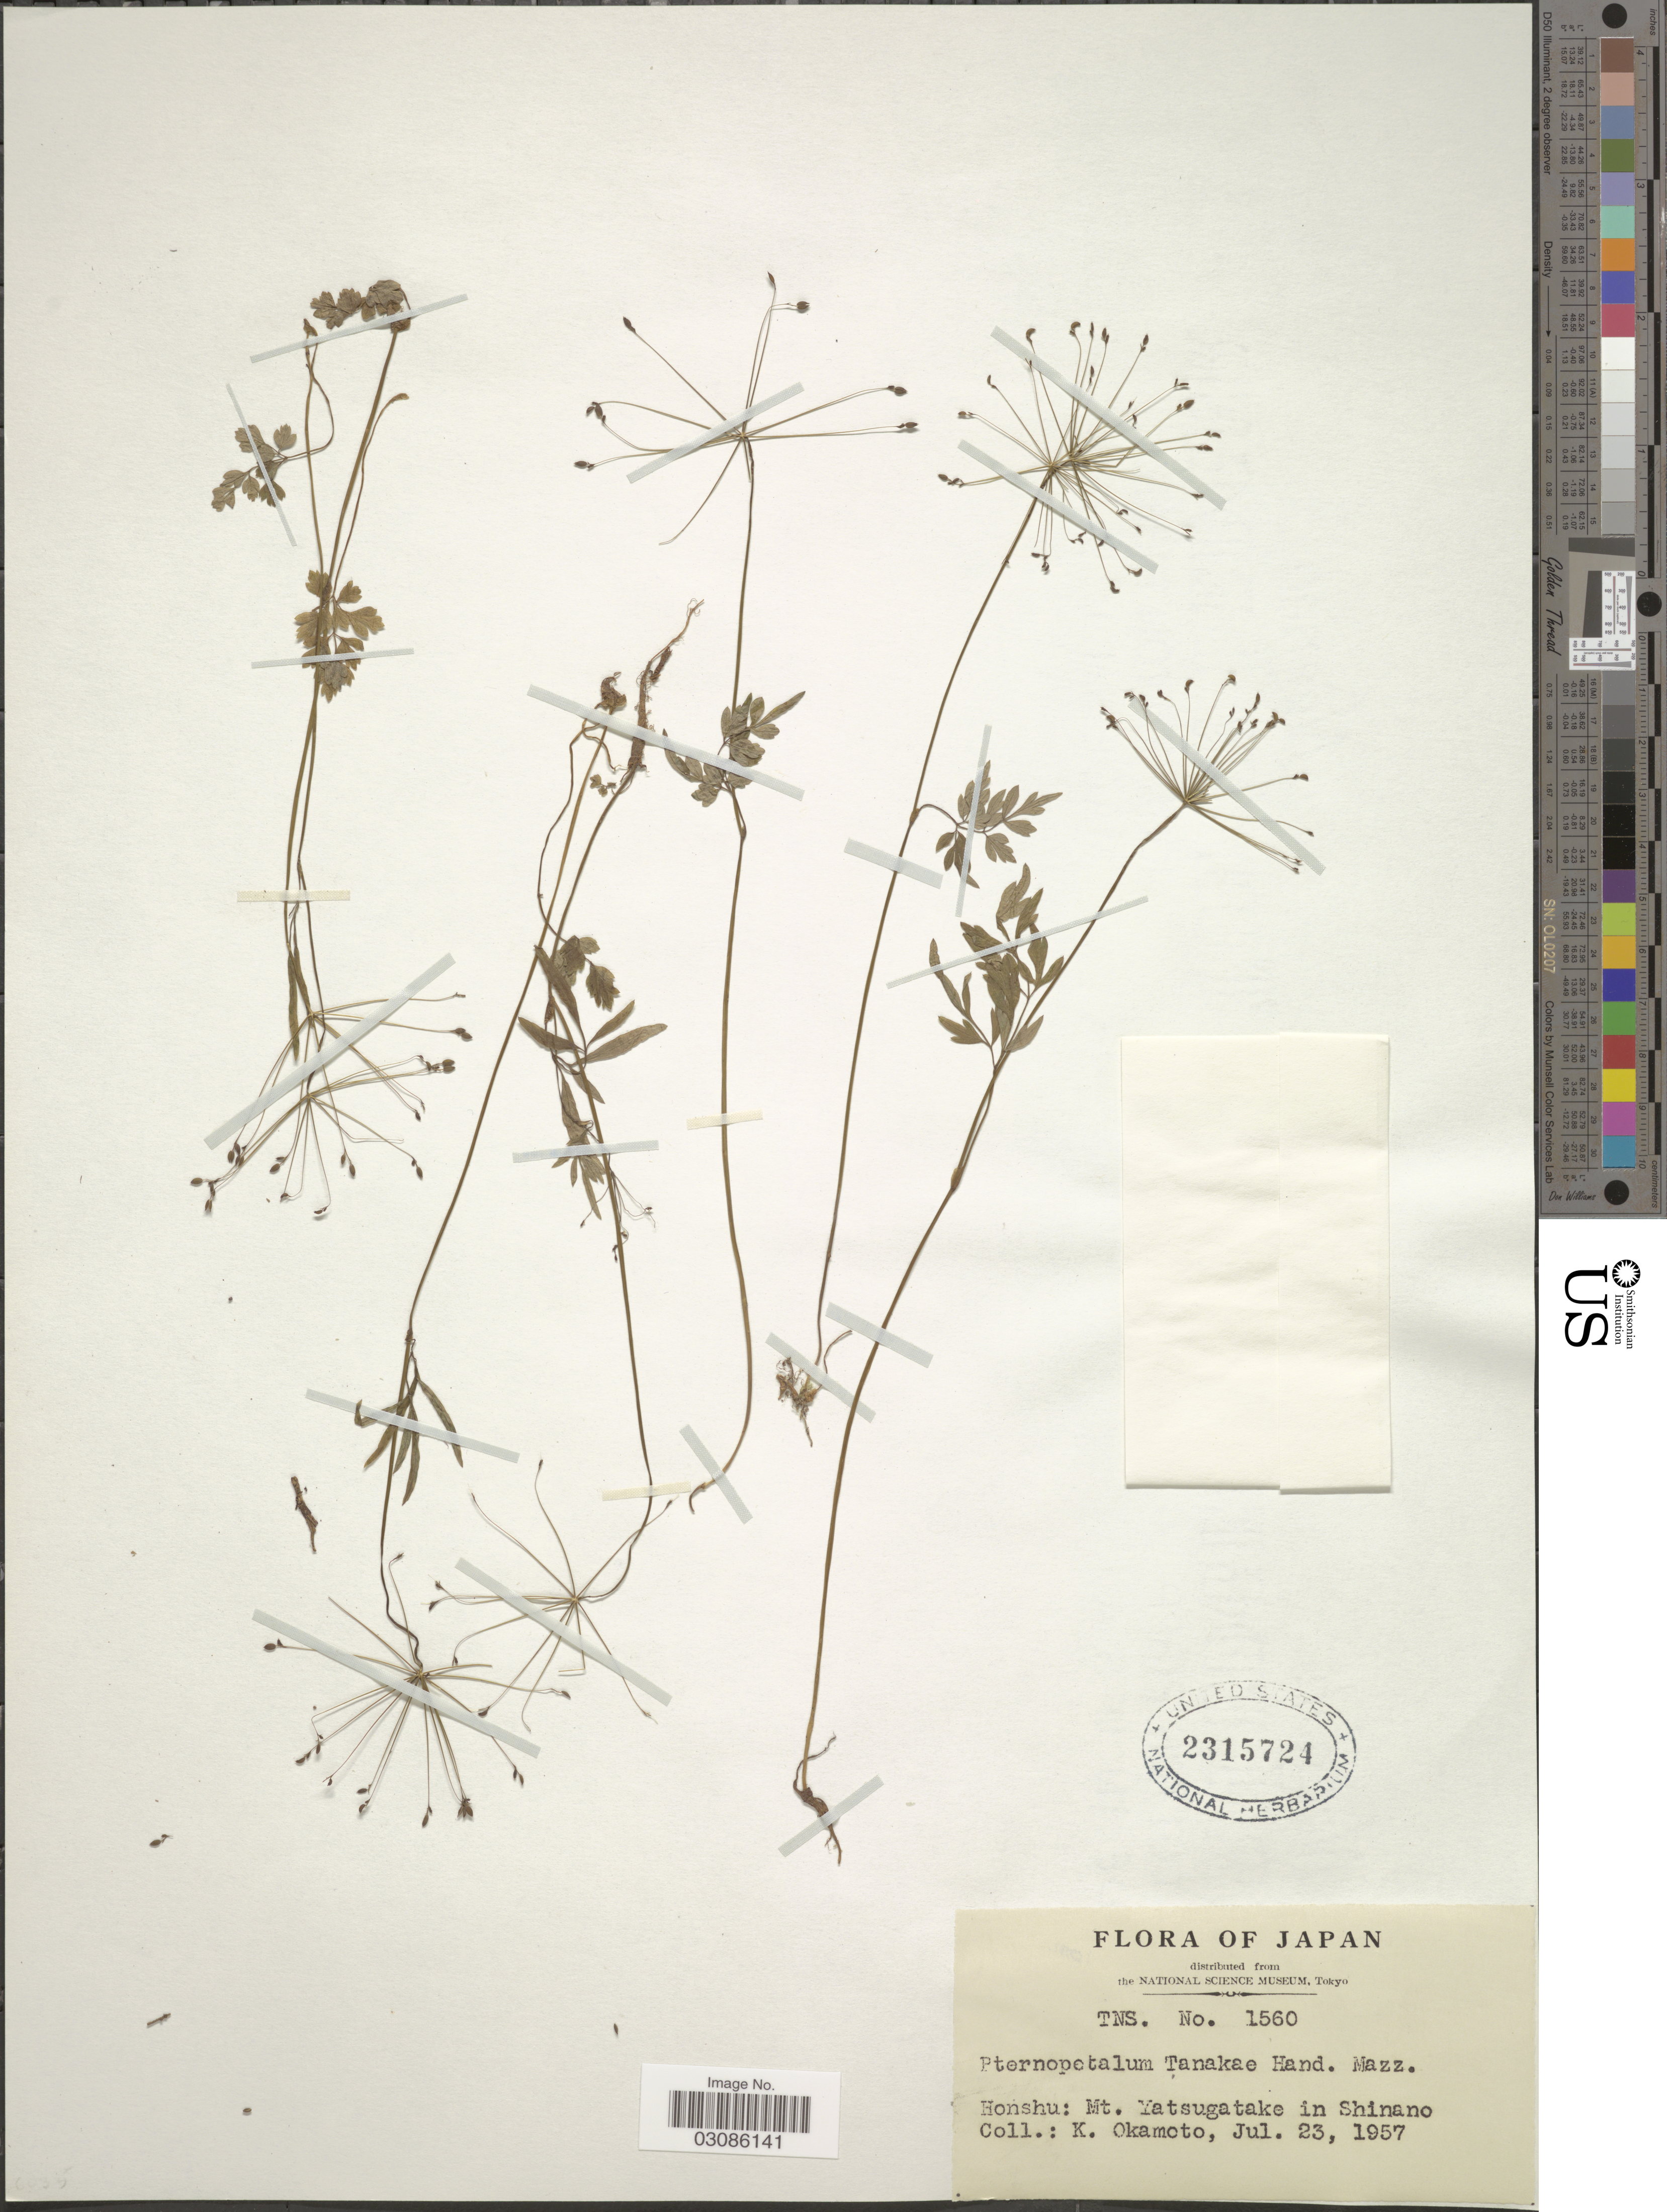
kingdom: Plantae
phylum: Tracheophyta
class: Magnoliopsida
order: Apiales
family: Apiaceae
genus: Pternopetalum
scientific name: Pternopetalum tanakae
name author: (Franch. & Sav.) Hand.-Mazz.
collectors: K. Okamoto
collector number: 1560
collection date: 1957-07-23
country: Japan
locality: Honshu: Mt. Yatsugatake in Shinano.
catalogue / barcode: US 2315724